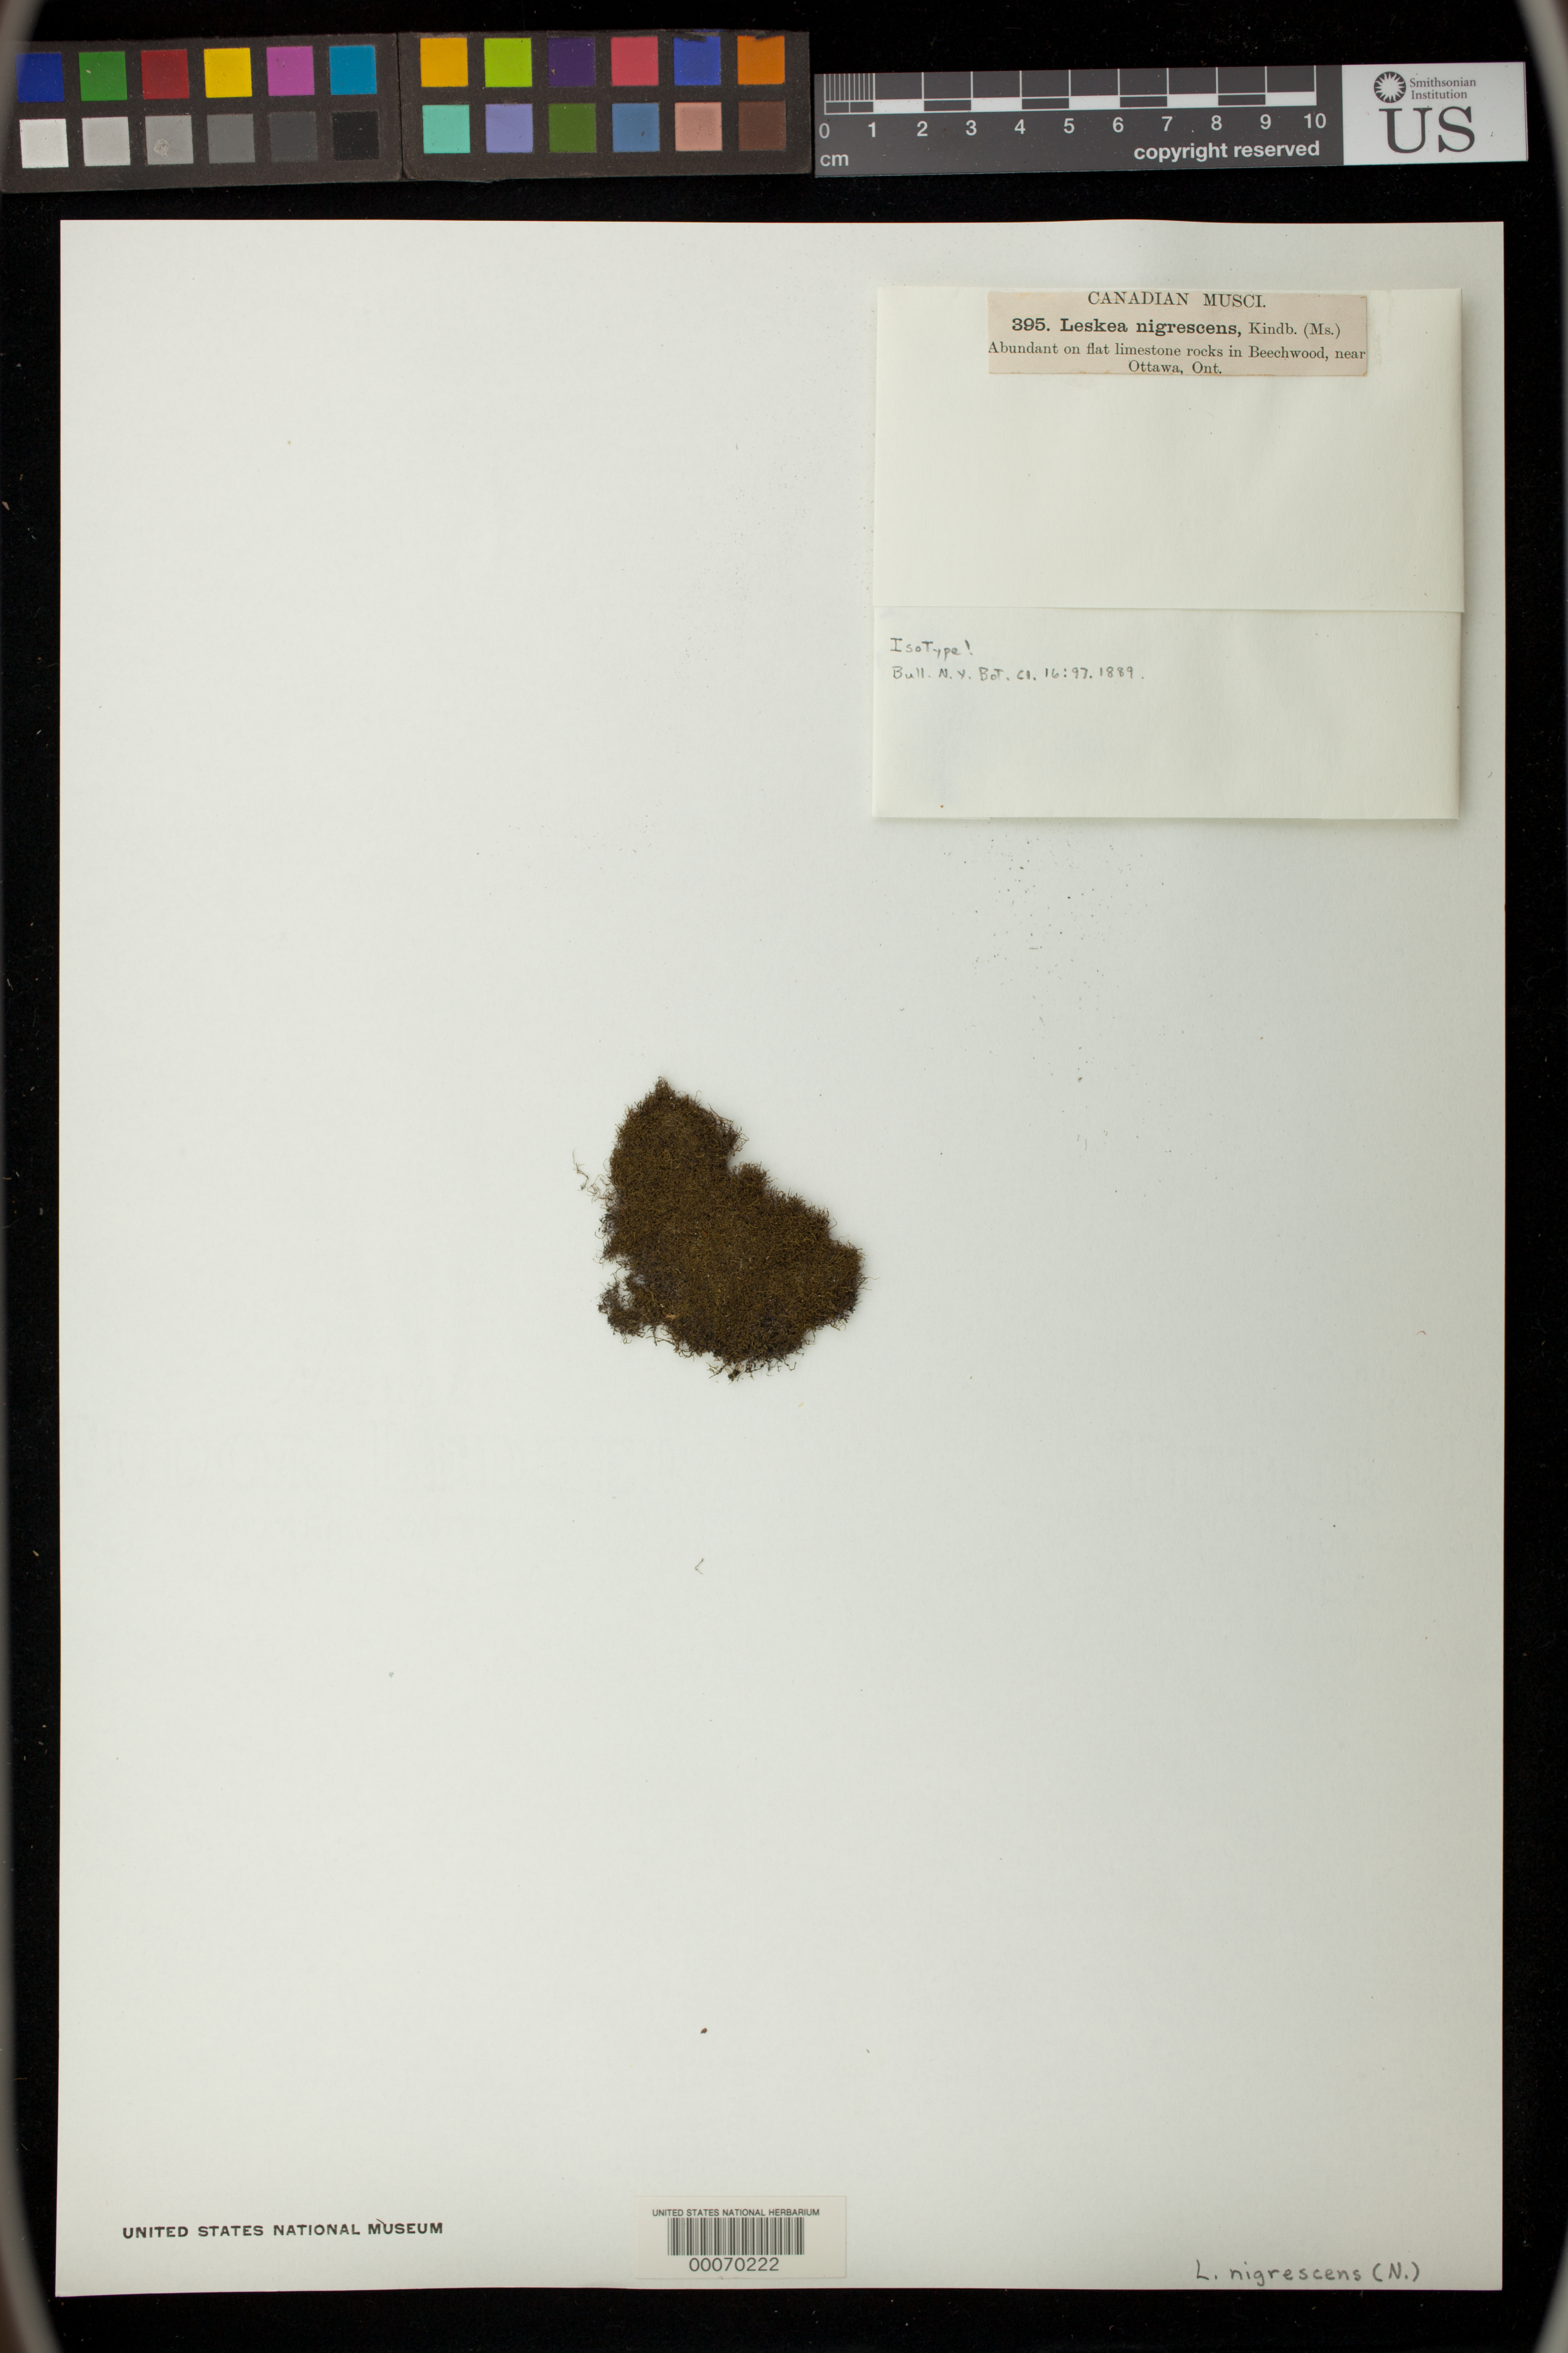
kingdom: Plantae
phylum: Bryophyta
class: Bryopsida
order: Hypnales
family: Leskeaceae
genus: Leskea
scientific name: Leskea nigrescens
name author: Kindb.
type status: Isotype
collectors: J. Macoun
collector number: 395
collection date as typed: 12 Oct 1885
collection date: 1885-10-12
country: Canada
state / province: Ontario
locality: Ottawa, Kay's Woods.